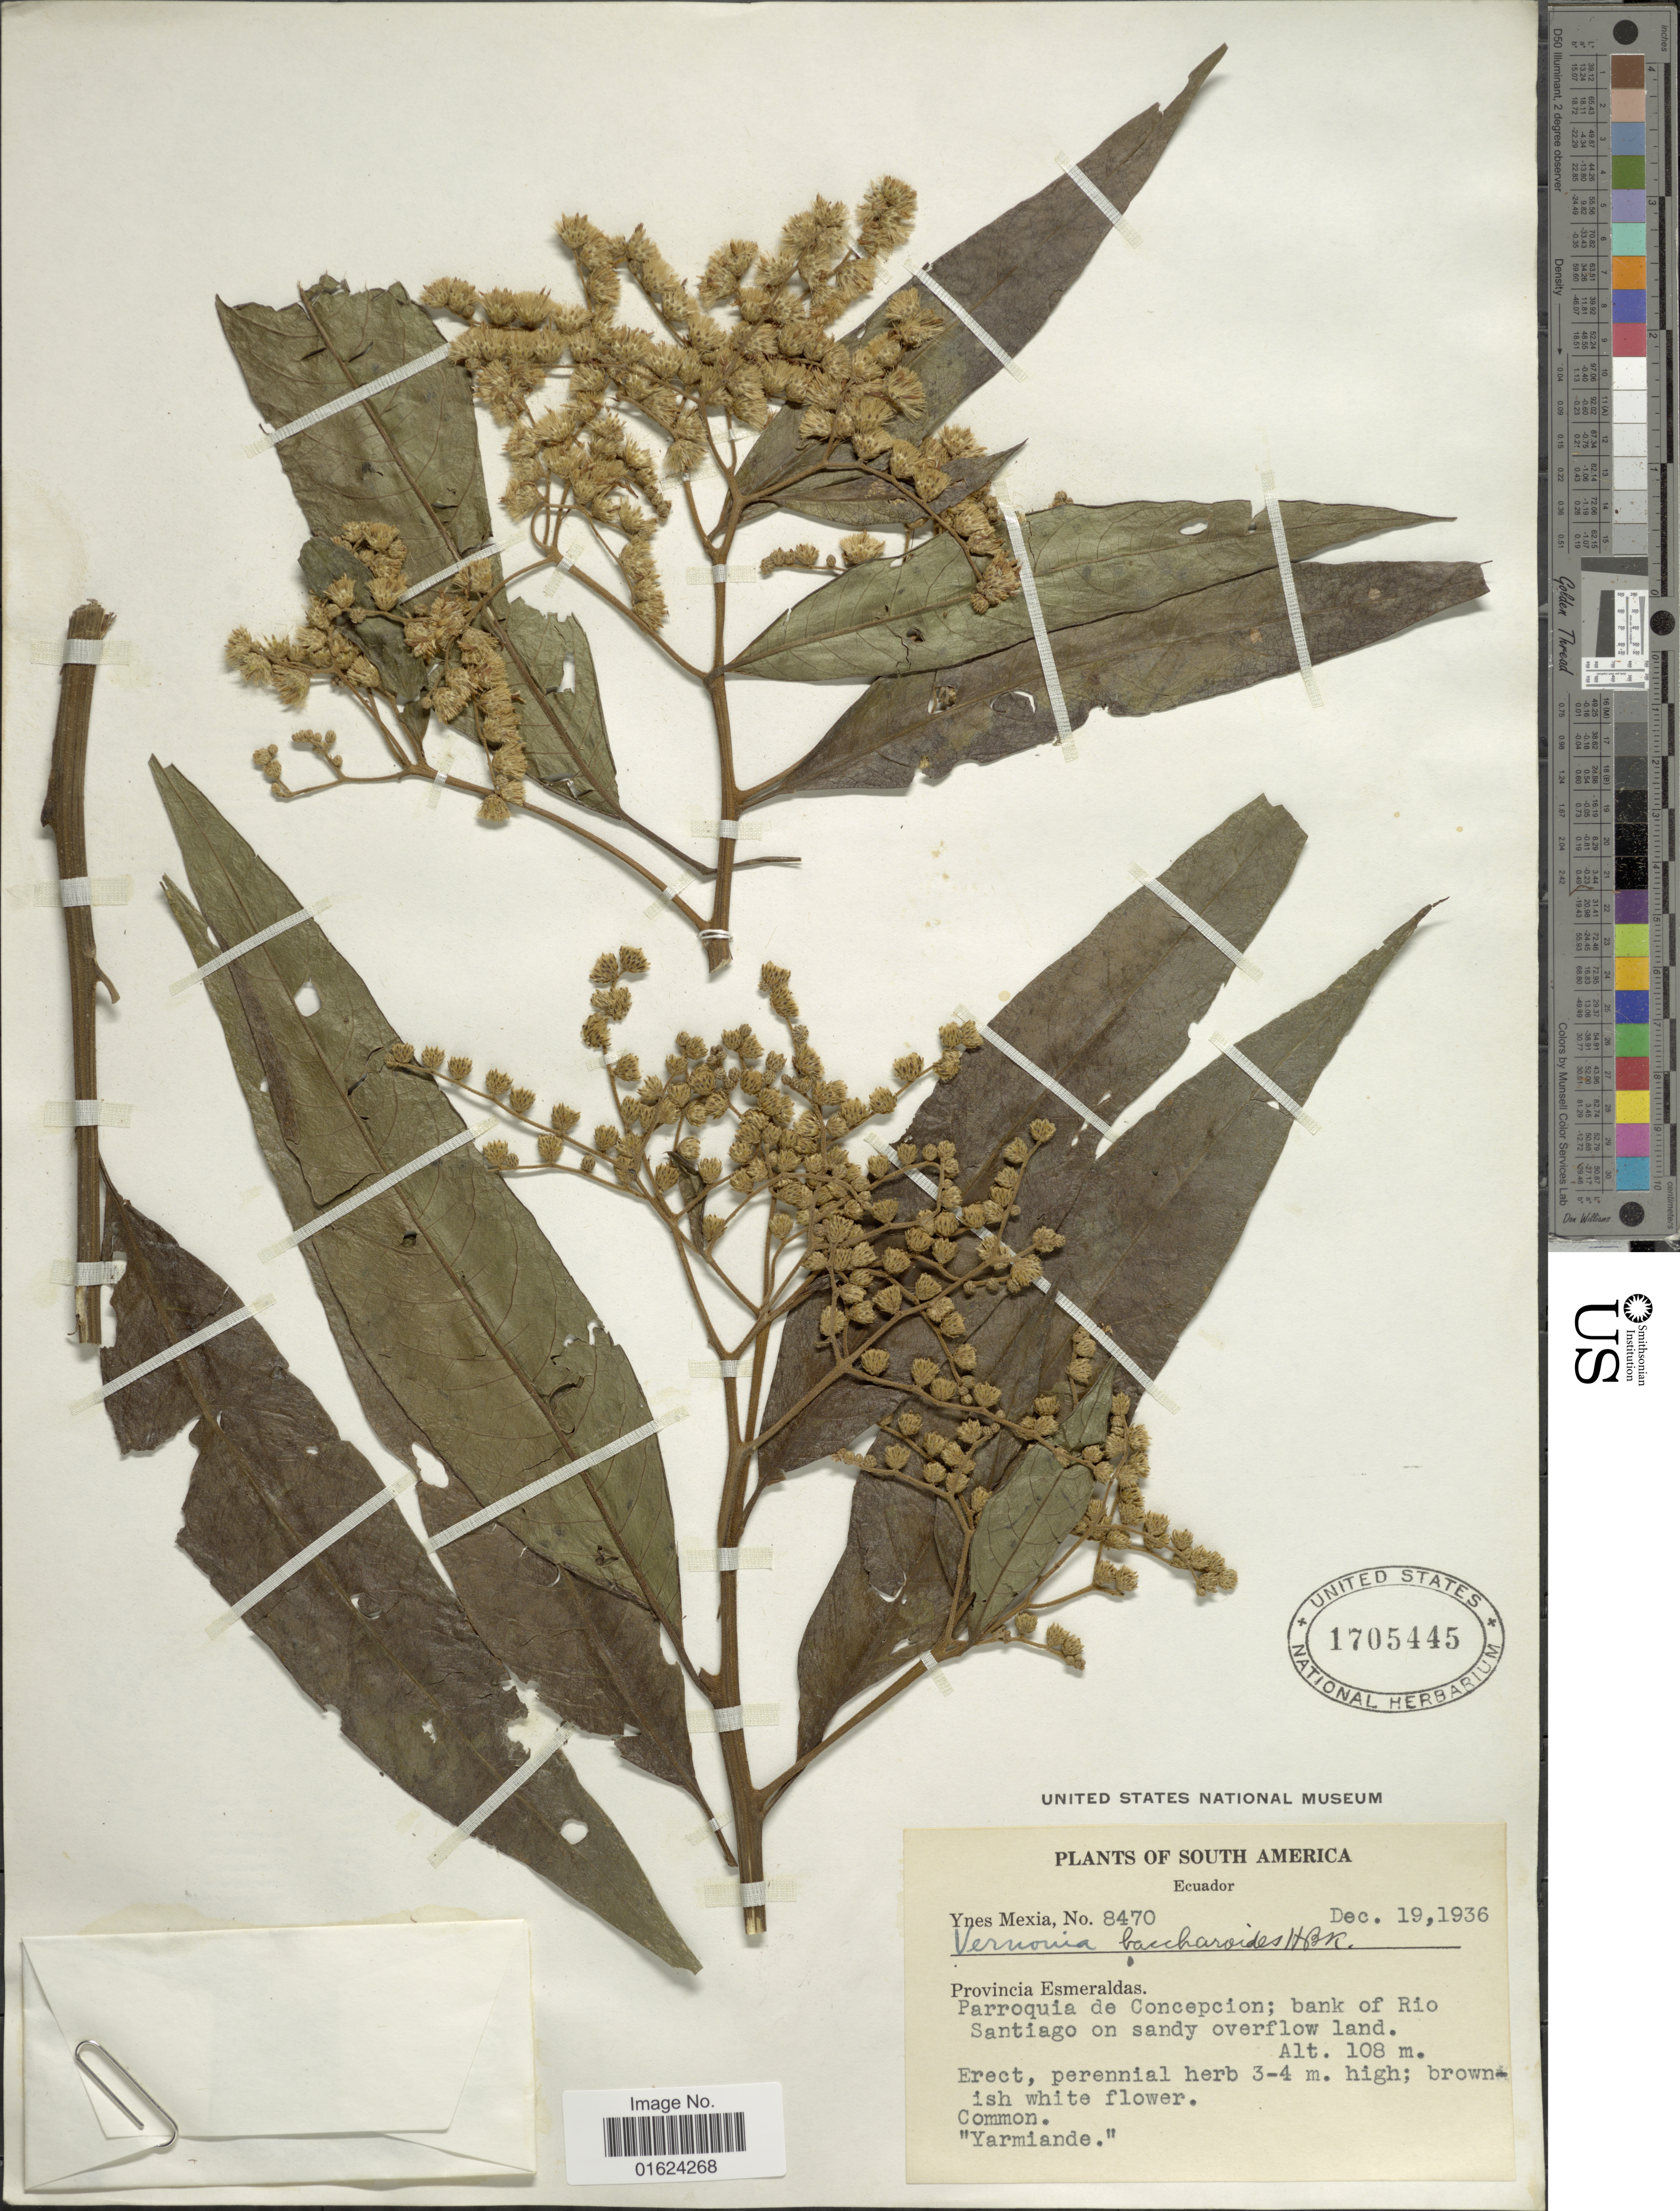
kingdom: Plantae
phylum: Tracheophyta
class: Magnoliopsida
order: Asterales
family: Asteraceae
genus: Vernonanthura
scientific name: Vernonanthura patens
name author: (Kunth) H. Rob.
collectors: Y. Mexia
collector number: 8470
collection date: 1936-12-19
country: Ecuador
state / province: Esmeraldas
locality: Parroquia de Concepcion; bank of Rio Santiago.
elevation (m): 108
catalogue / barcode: US 1705445